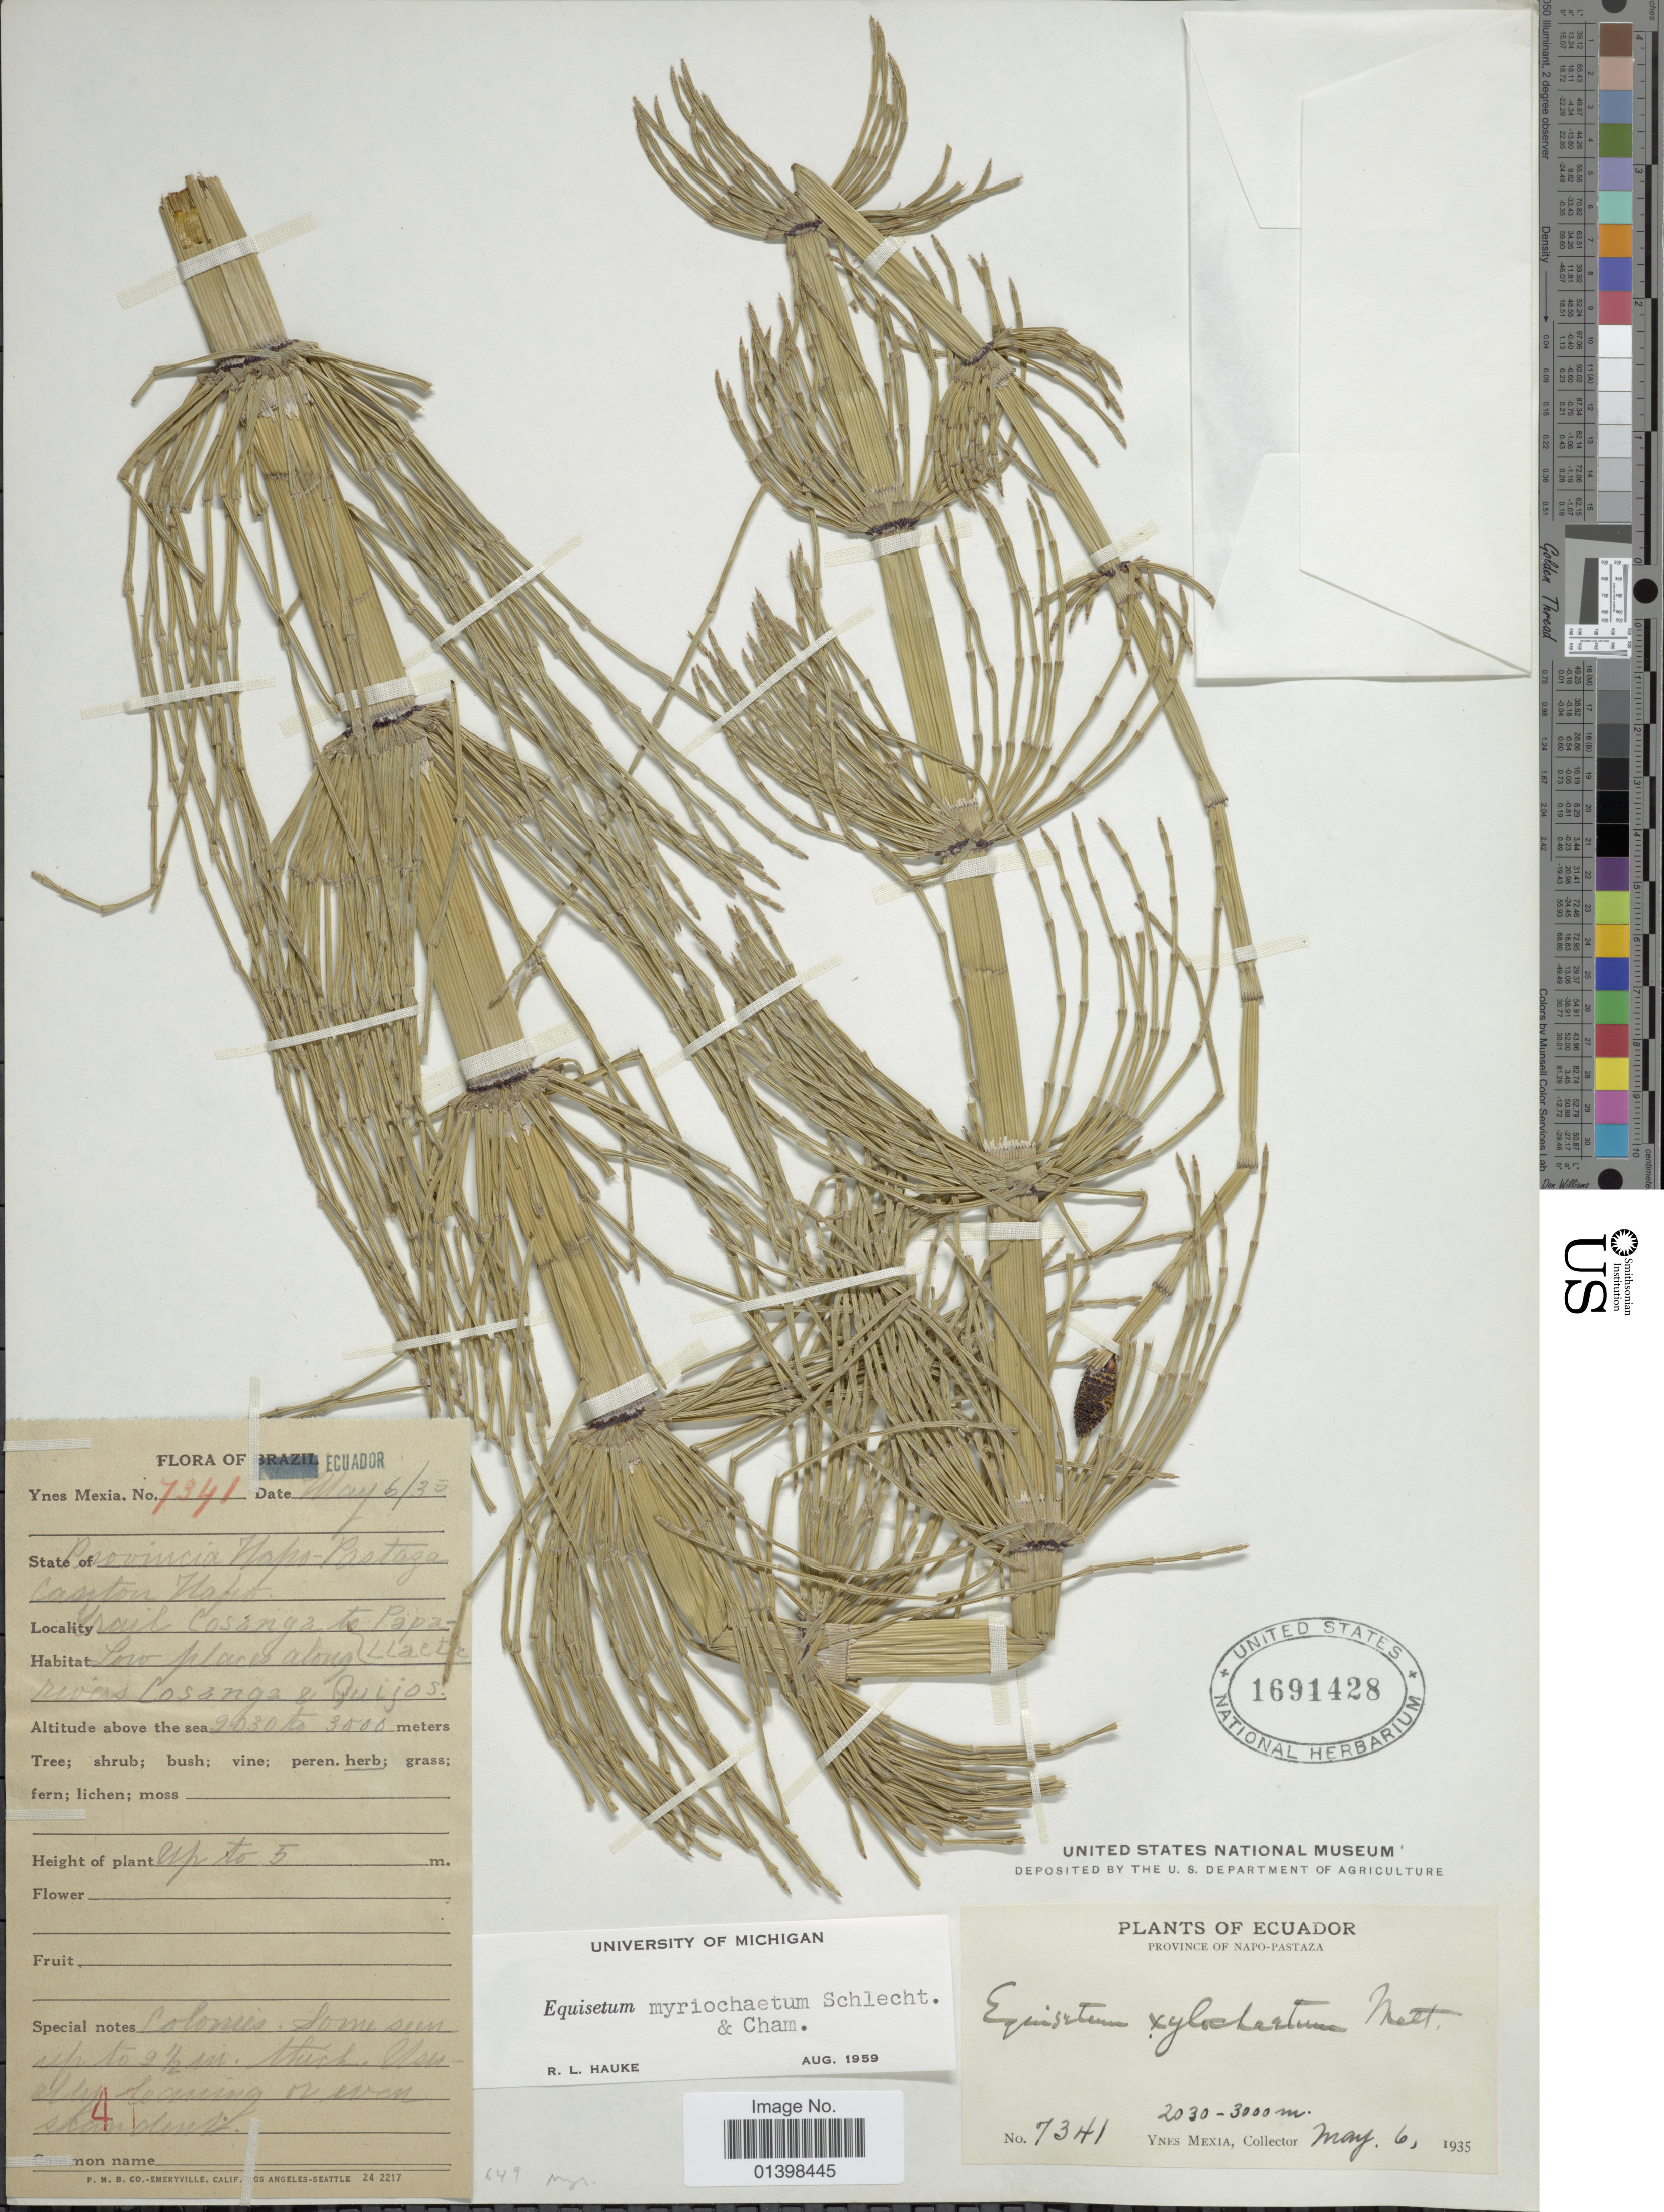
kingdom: Plantae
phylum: Tracheophyta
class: Polypodiopsida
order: Equisetales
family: Equisetaceae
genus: Equisetum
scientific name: Equisetum myriochaetum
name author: Schltdl. & Cham.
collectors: Y. Mexia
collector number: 7341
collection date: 1935-05-06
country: Ecuador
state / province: Napo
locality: Napo-Pastaza, Canton Napo Trail Cosanga to Papallacta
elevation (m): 2030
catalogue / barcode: US 1691428